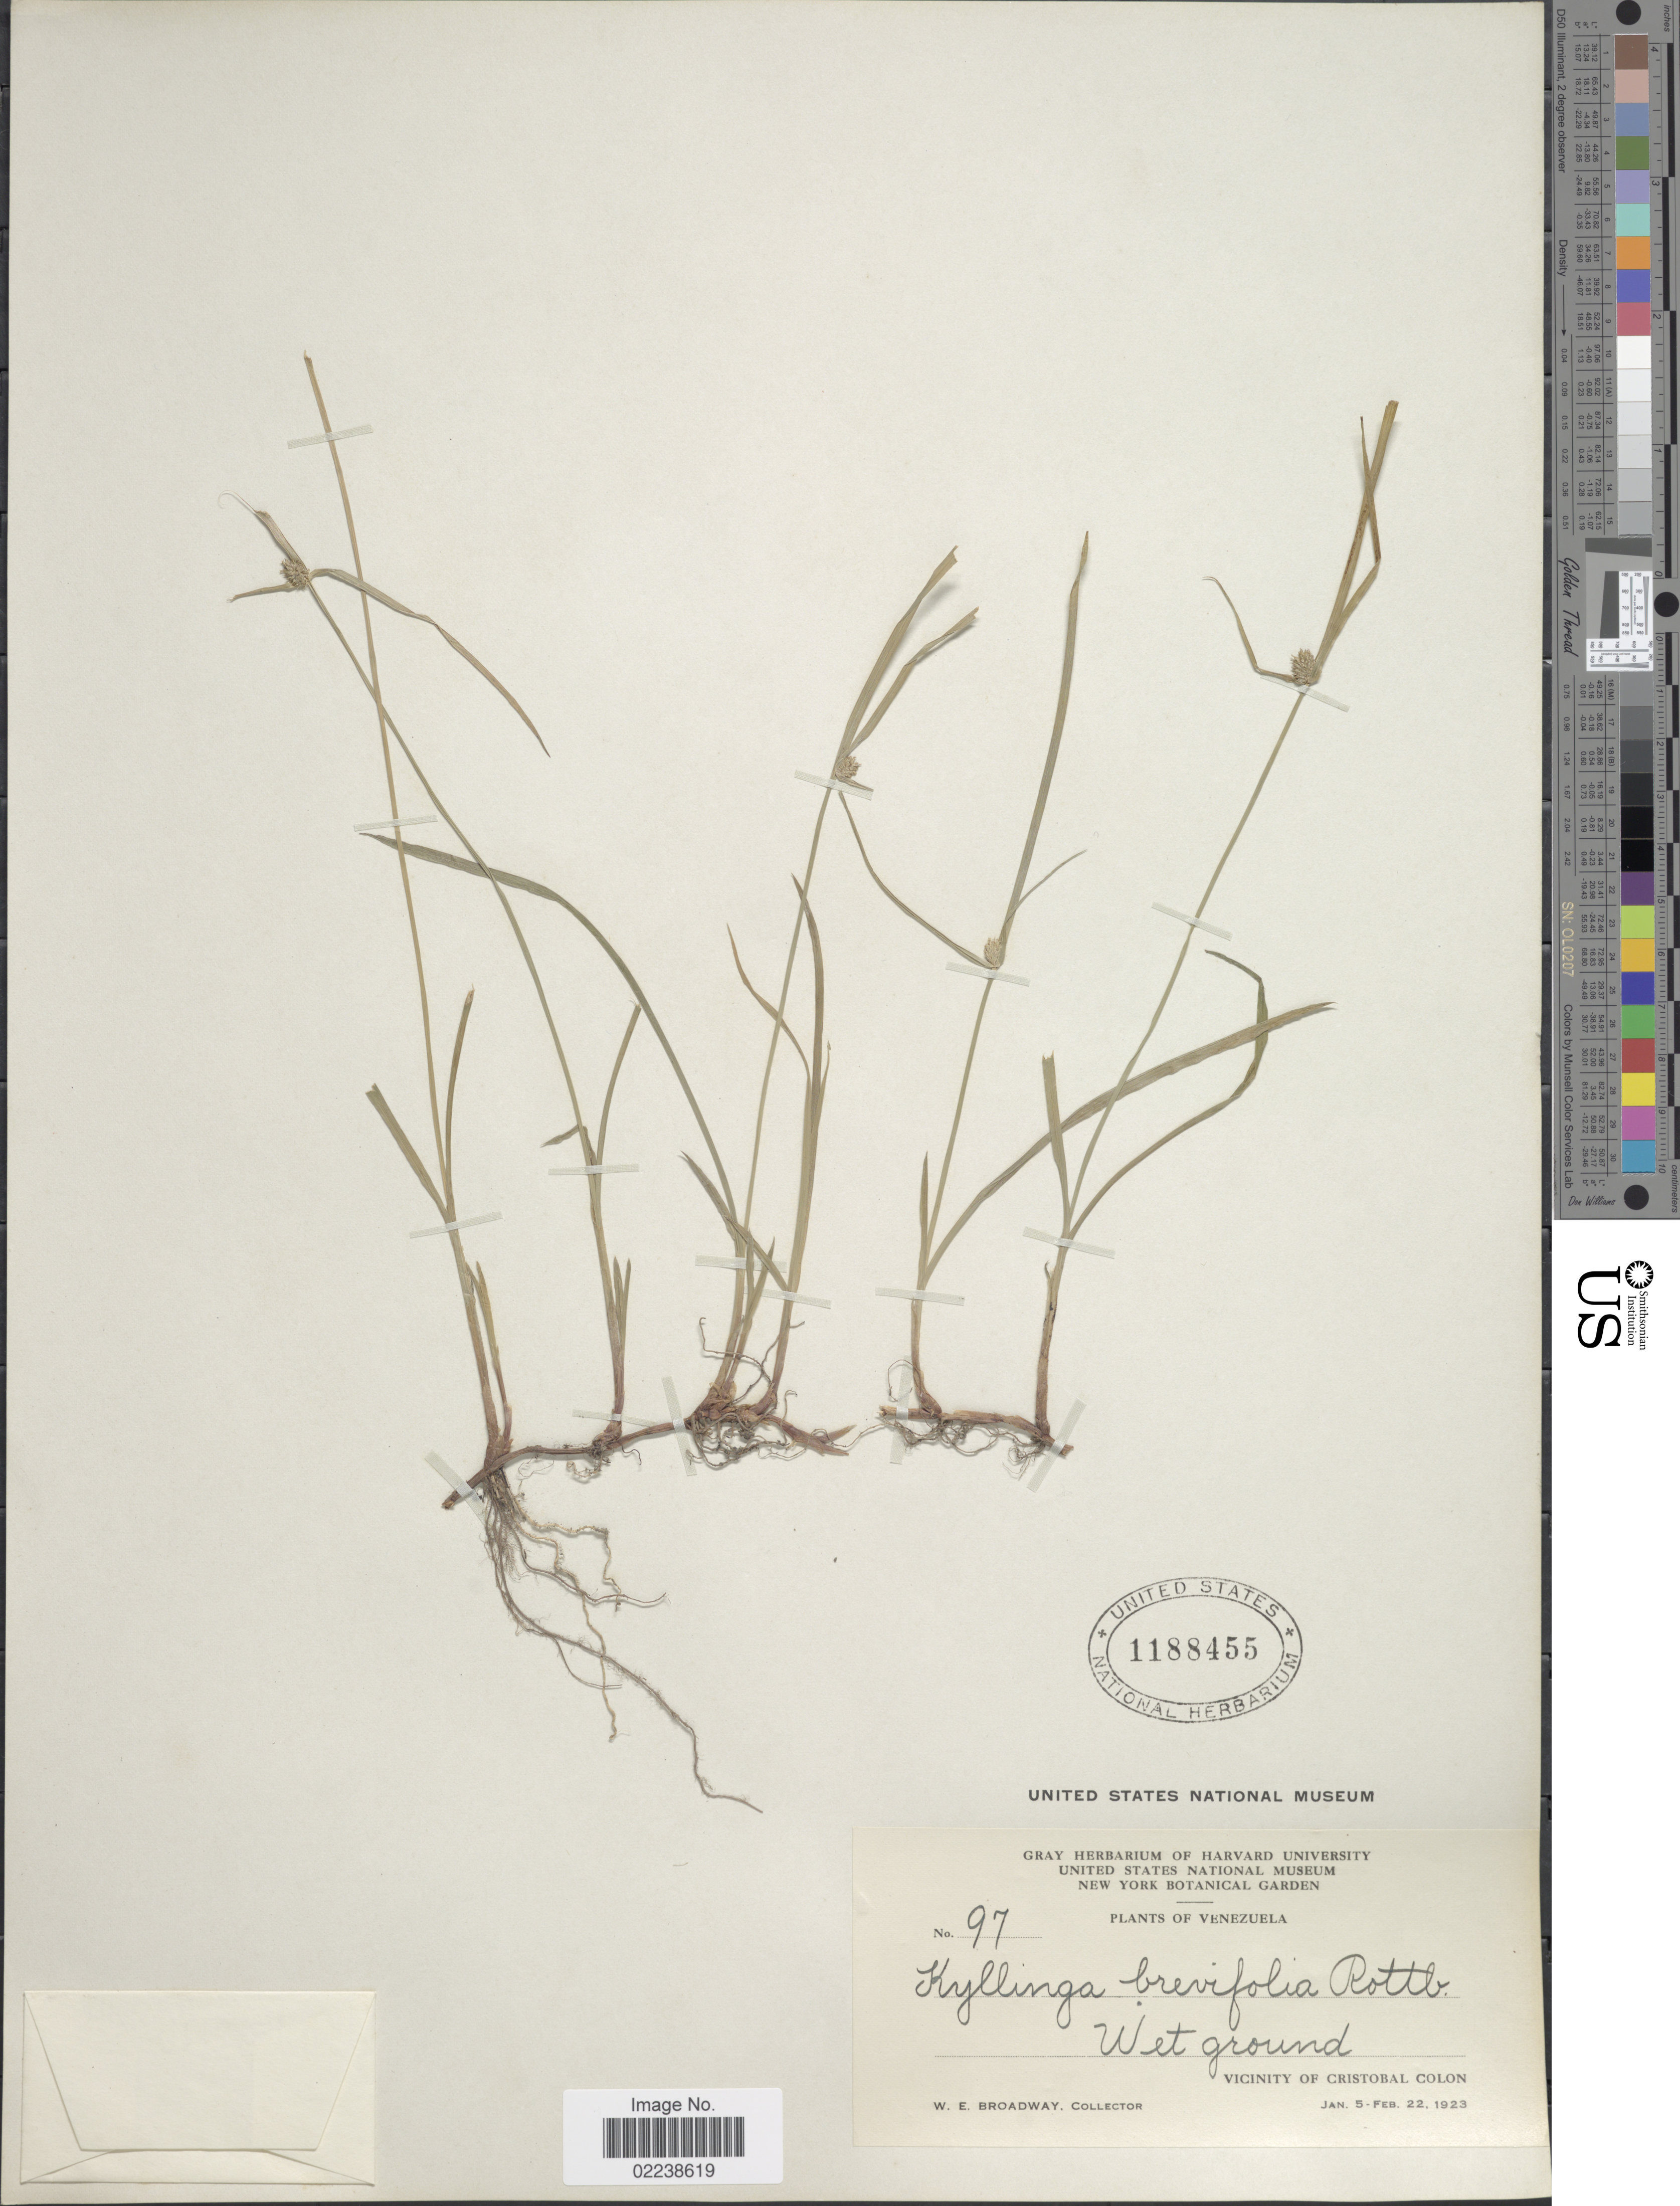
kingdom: Plantae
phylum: Tracheophyta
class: Liliopsida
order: Poales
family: Cyperaceae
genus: Cyperus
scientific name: Cyperus brevifolius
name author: (Rottb.) Hassk.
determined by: Strong, M. T., (US), Smithsonian Institution - National Museum of Natural History (UNITED STATES)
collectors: W. E. Broadway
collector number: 97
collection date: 1923-01-05/1923-02-22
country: Venezuela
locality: Wet ground. Vicinity of Cristobal Colon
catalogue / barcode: US 1188455